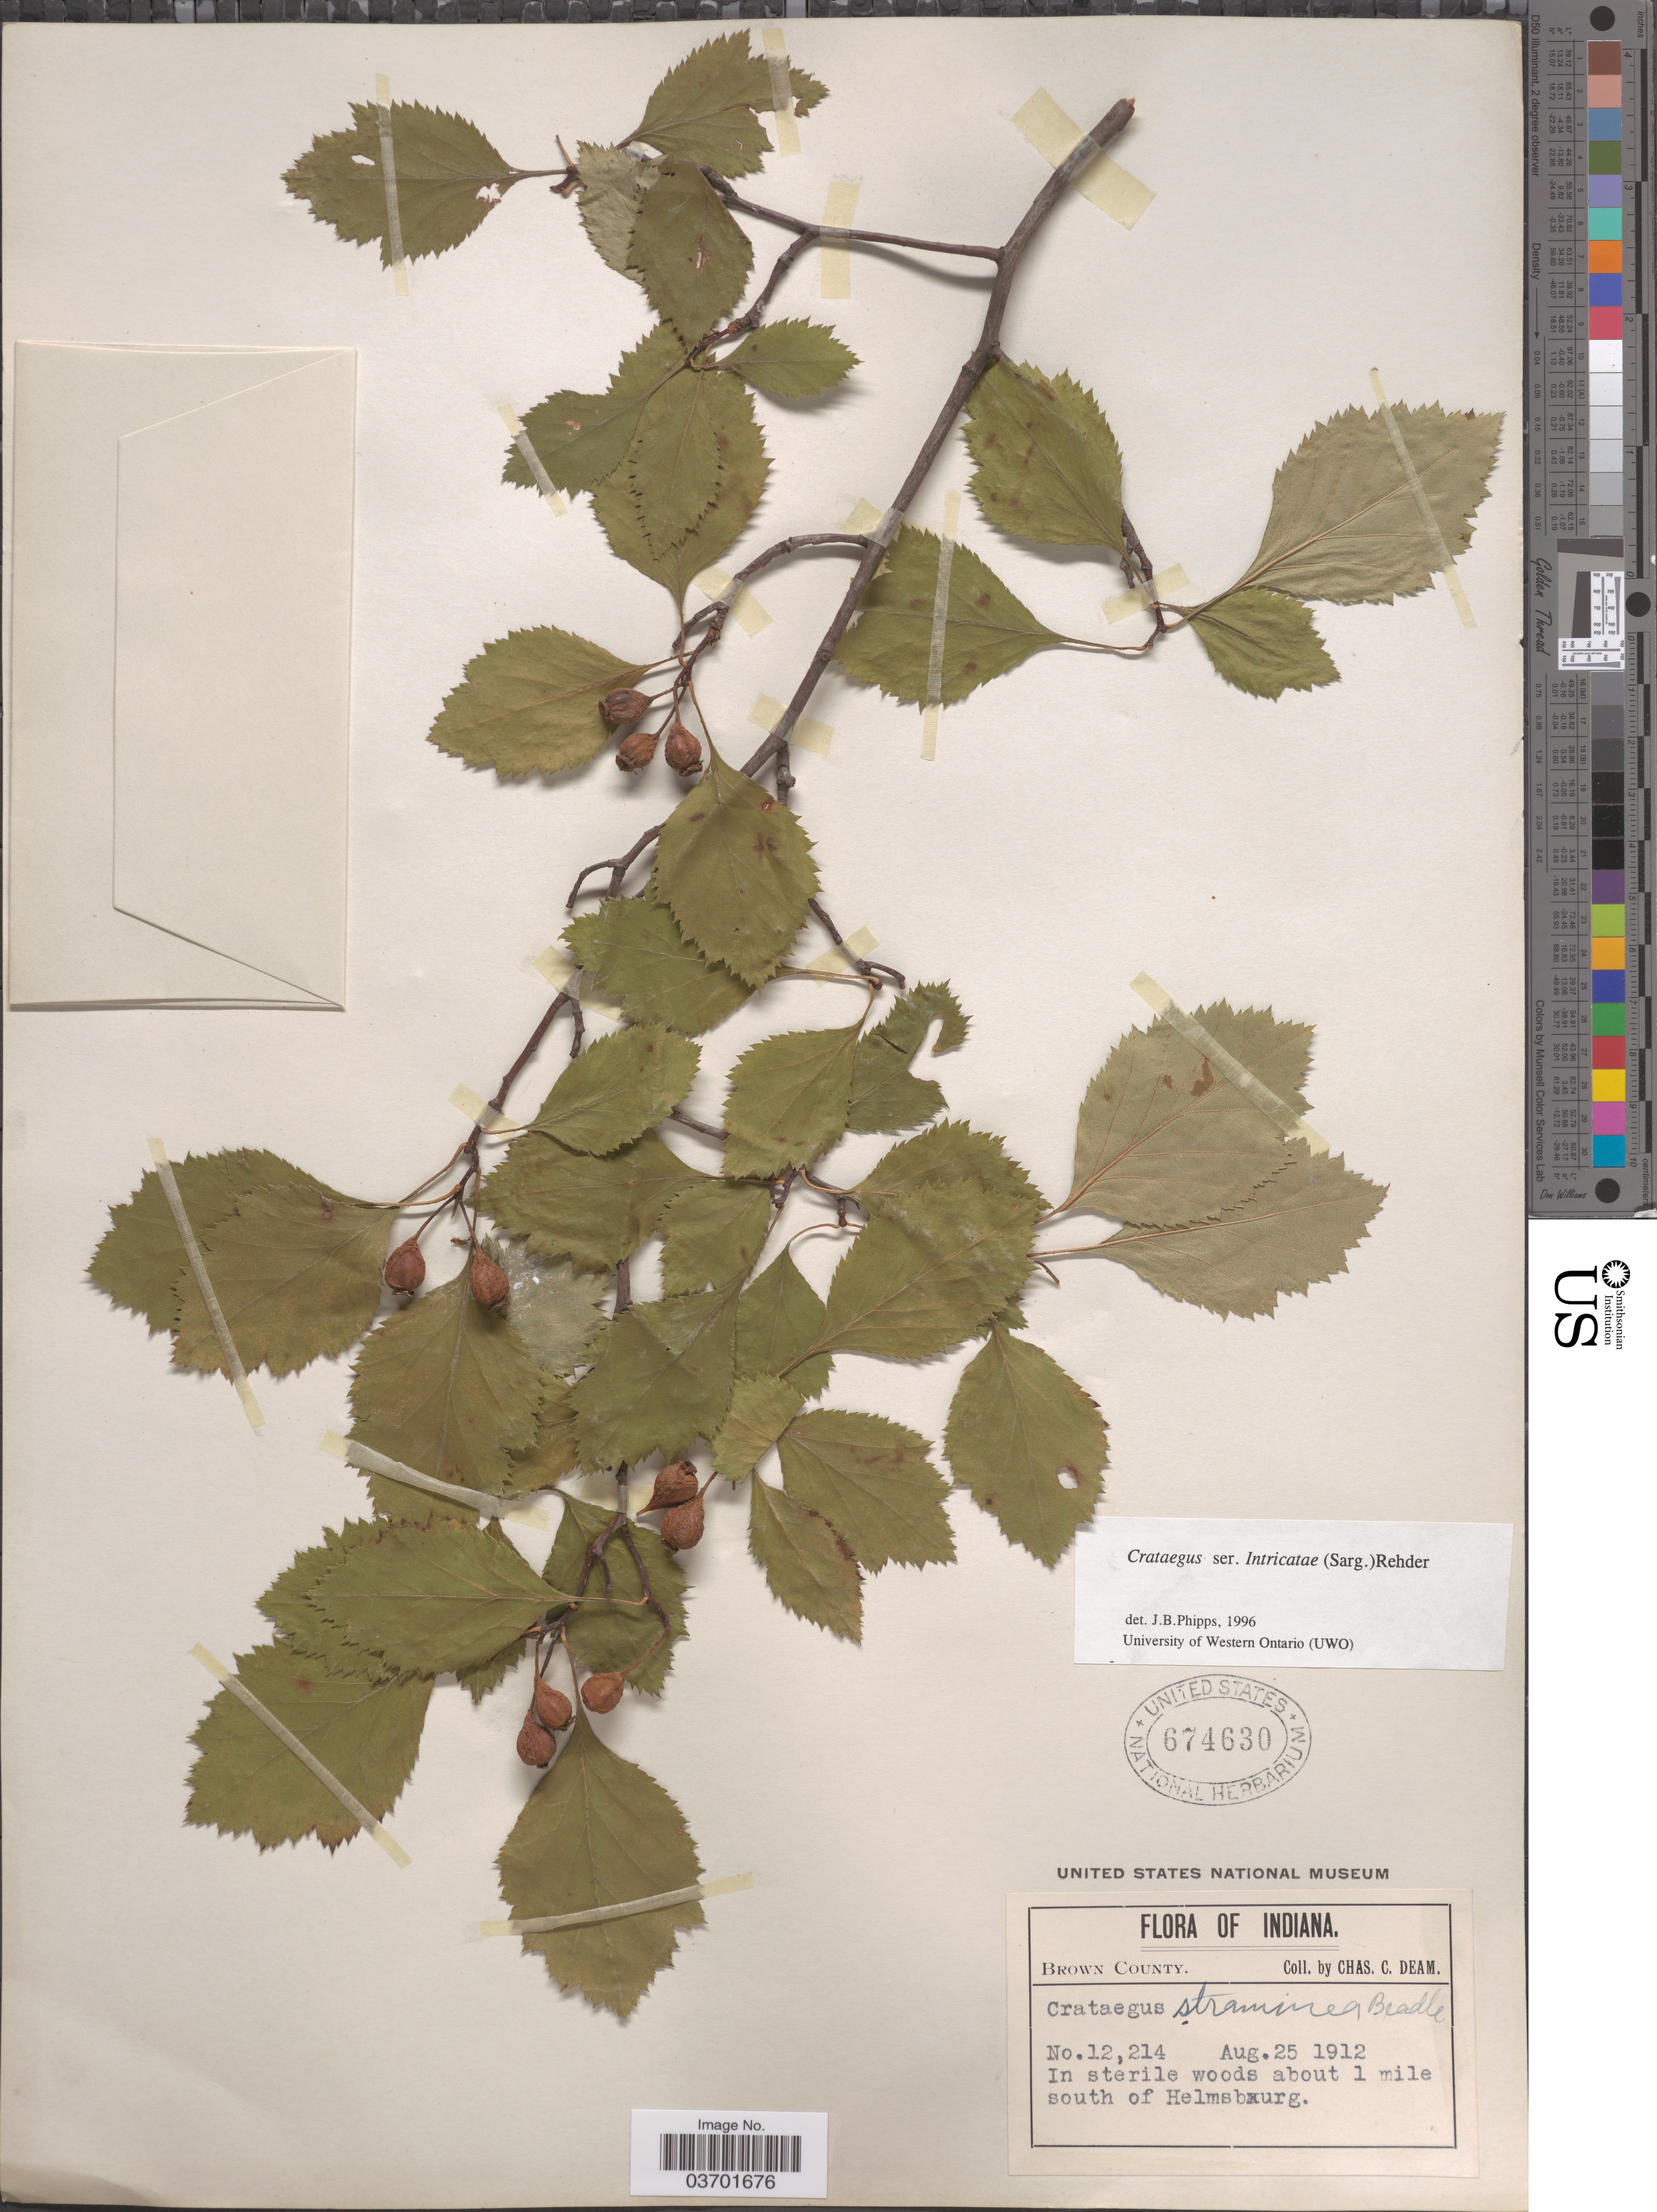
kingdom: Plantae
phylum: Tracheophyta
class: Magnoliopsida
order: Rosales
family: Rosaceae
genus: Crataegus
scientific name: Crataegus rubella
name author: Beadle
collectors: C. C. Deam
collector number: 12214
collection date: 1912-08-25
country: United States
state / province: Indiana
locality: Brown County. About 1 mile south of Helmsburg.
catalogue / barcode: US 674630